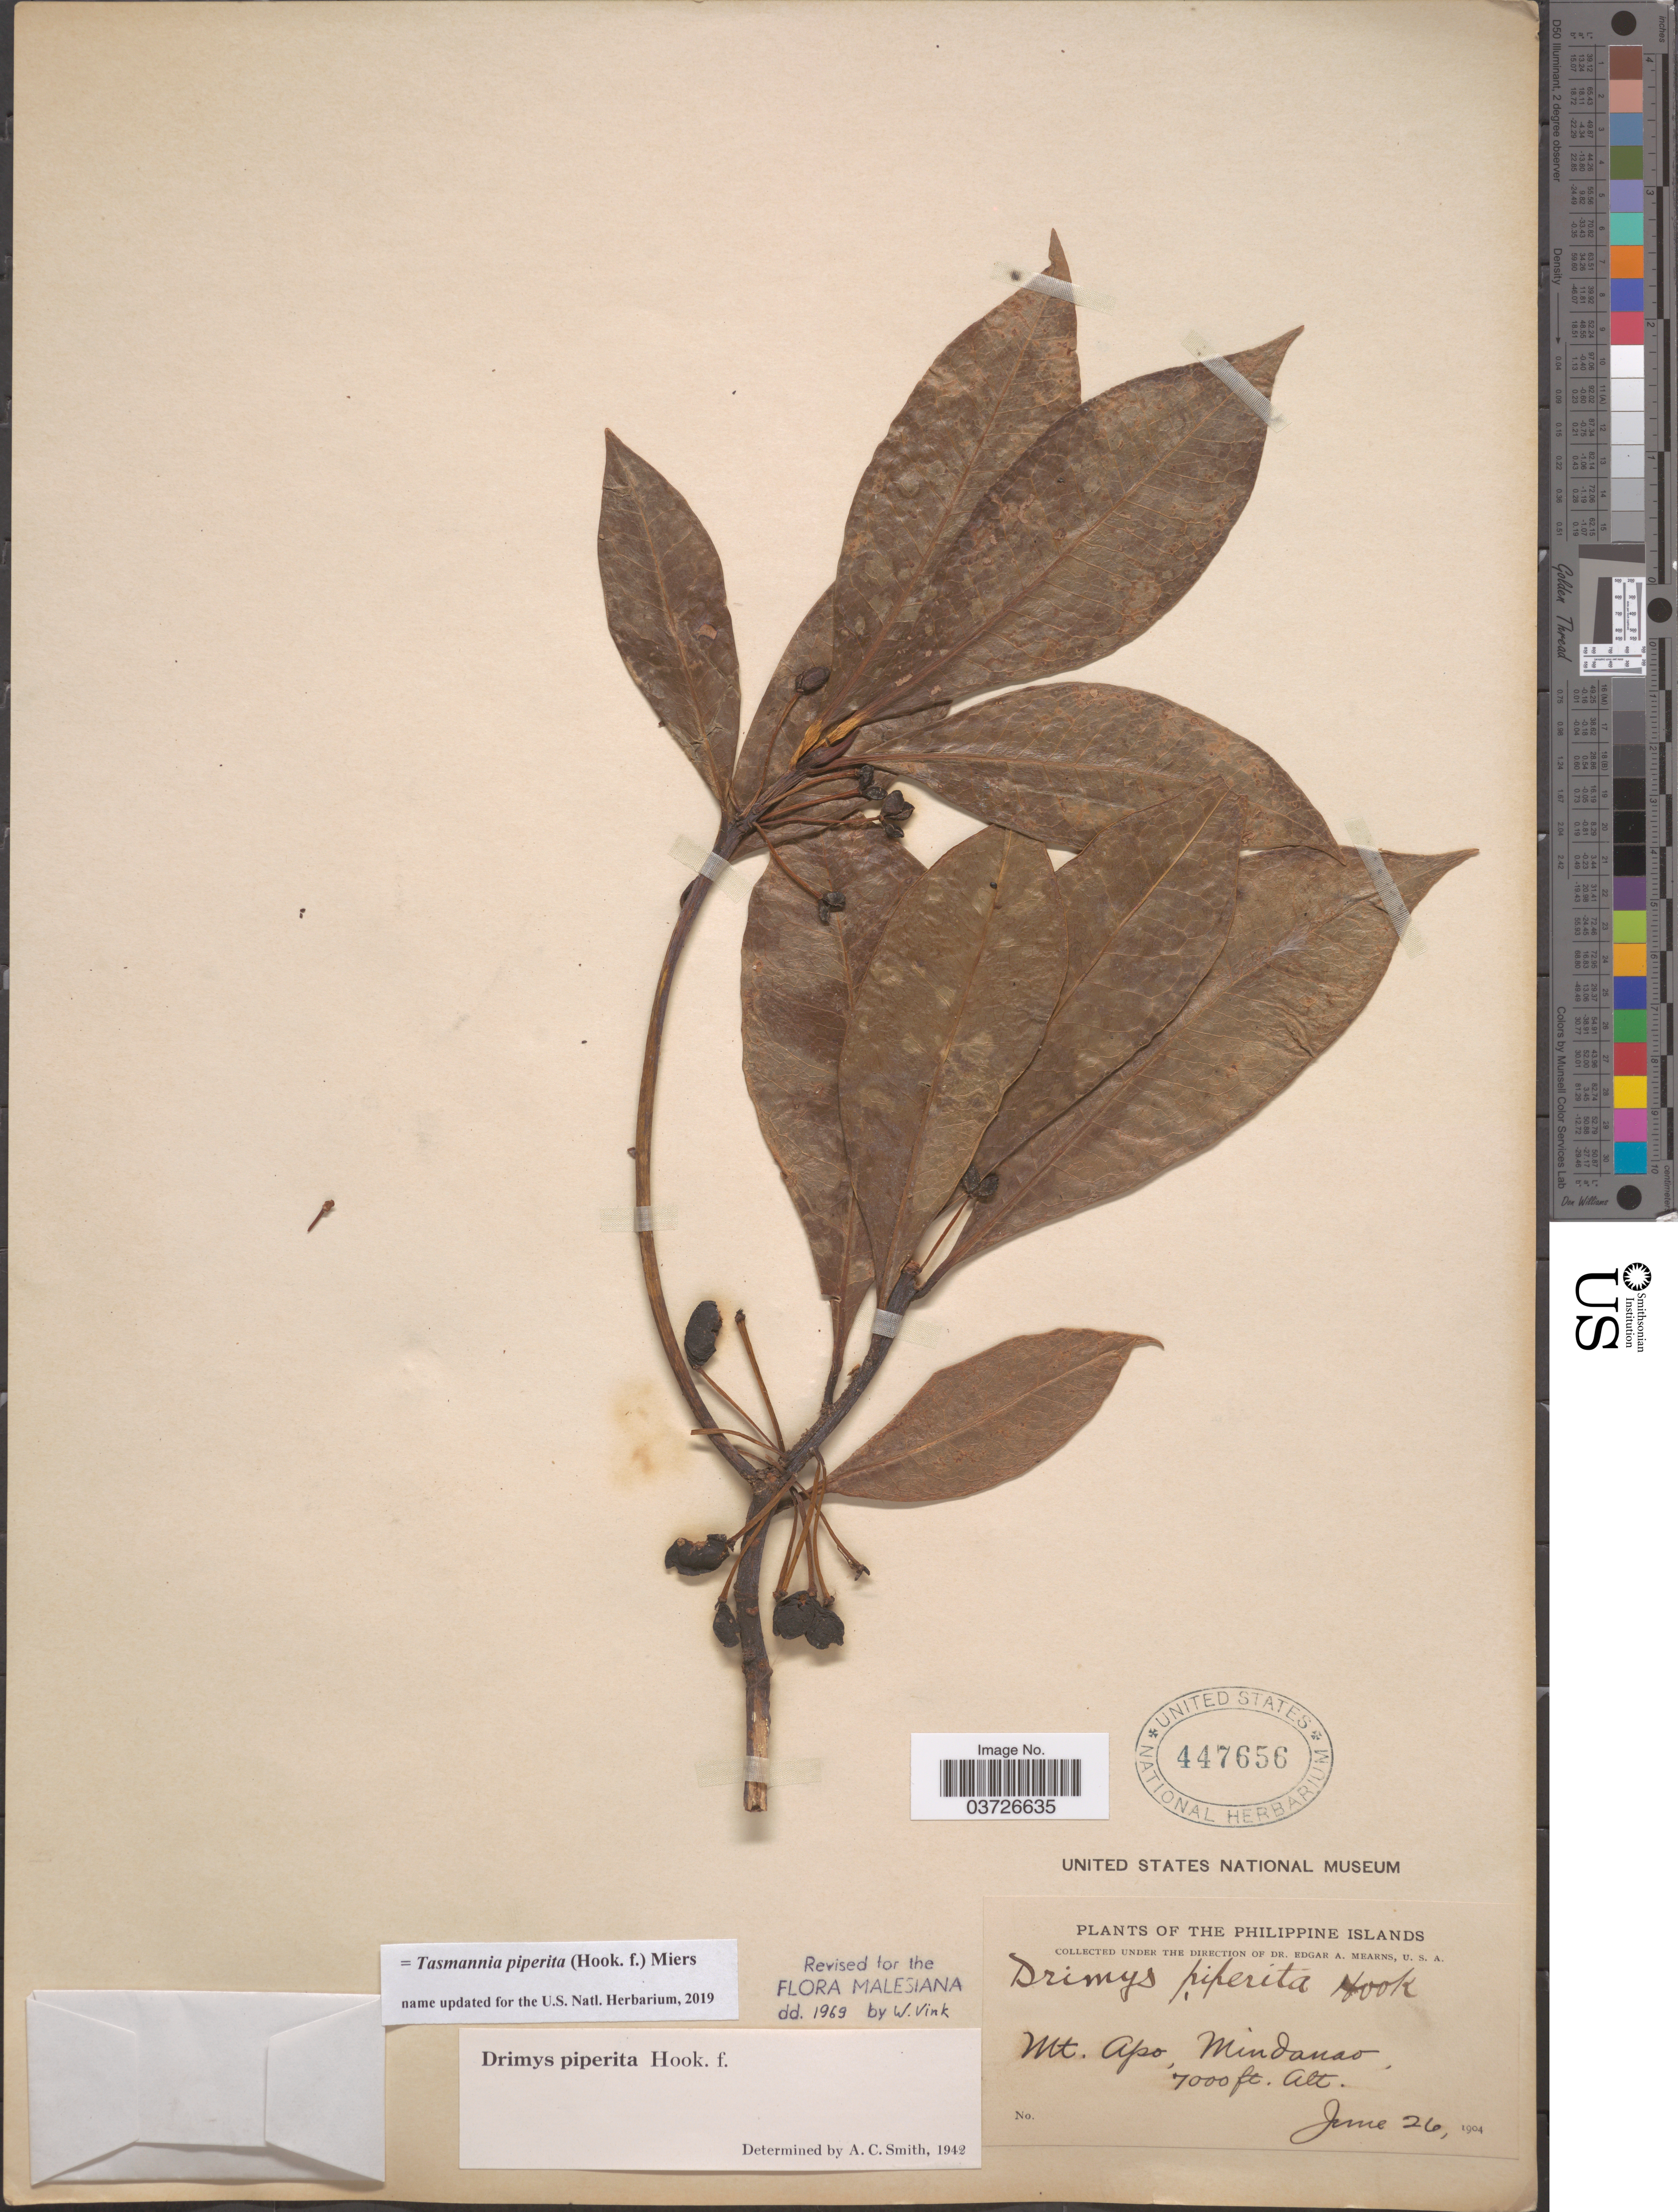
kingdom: Plantae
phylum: Tracheophyta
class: Magnoliopsida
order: Canellales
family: Winteraceae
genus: Tasmannia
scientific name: Tasmannia piperita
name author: (Hook. f.) Miers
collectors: E. A. Mearns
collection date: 1904-06-26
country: Philippines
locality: The Philippine Islands. Mt. Apo, Mindanao.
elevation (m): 2134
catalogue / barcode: US 447656